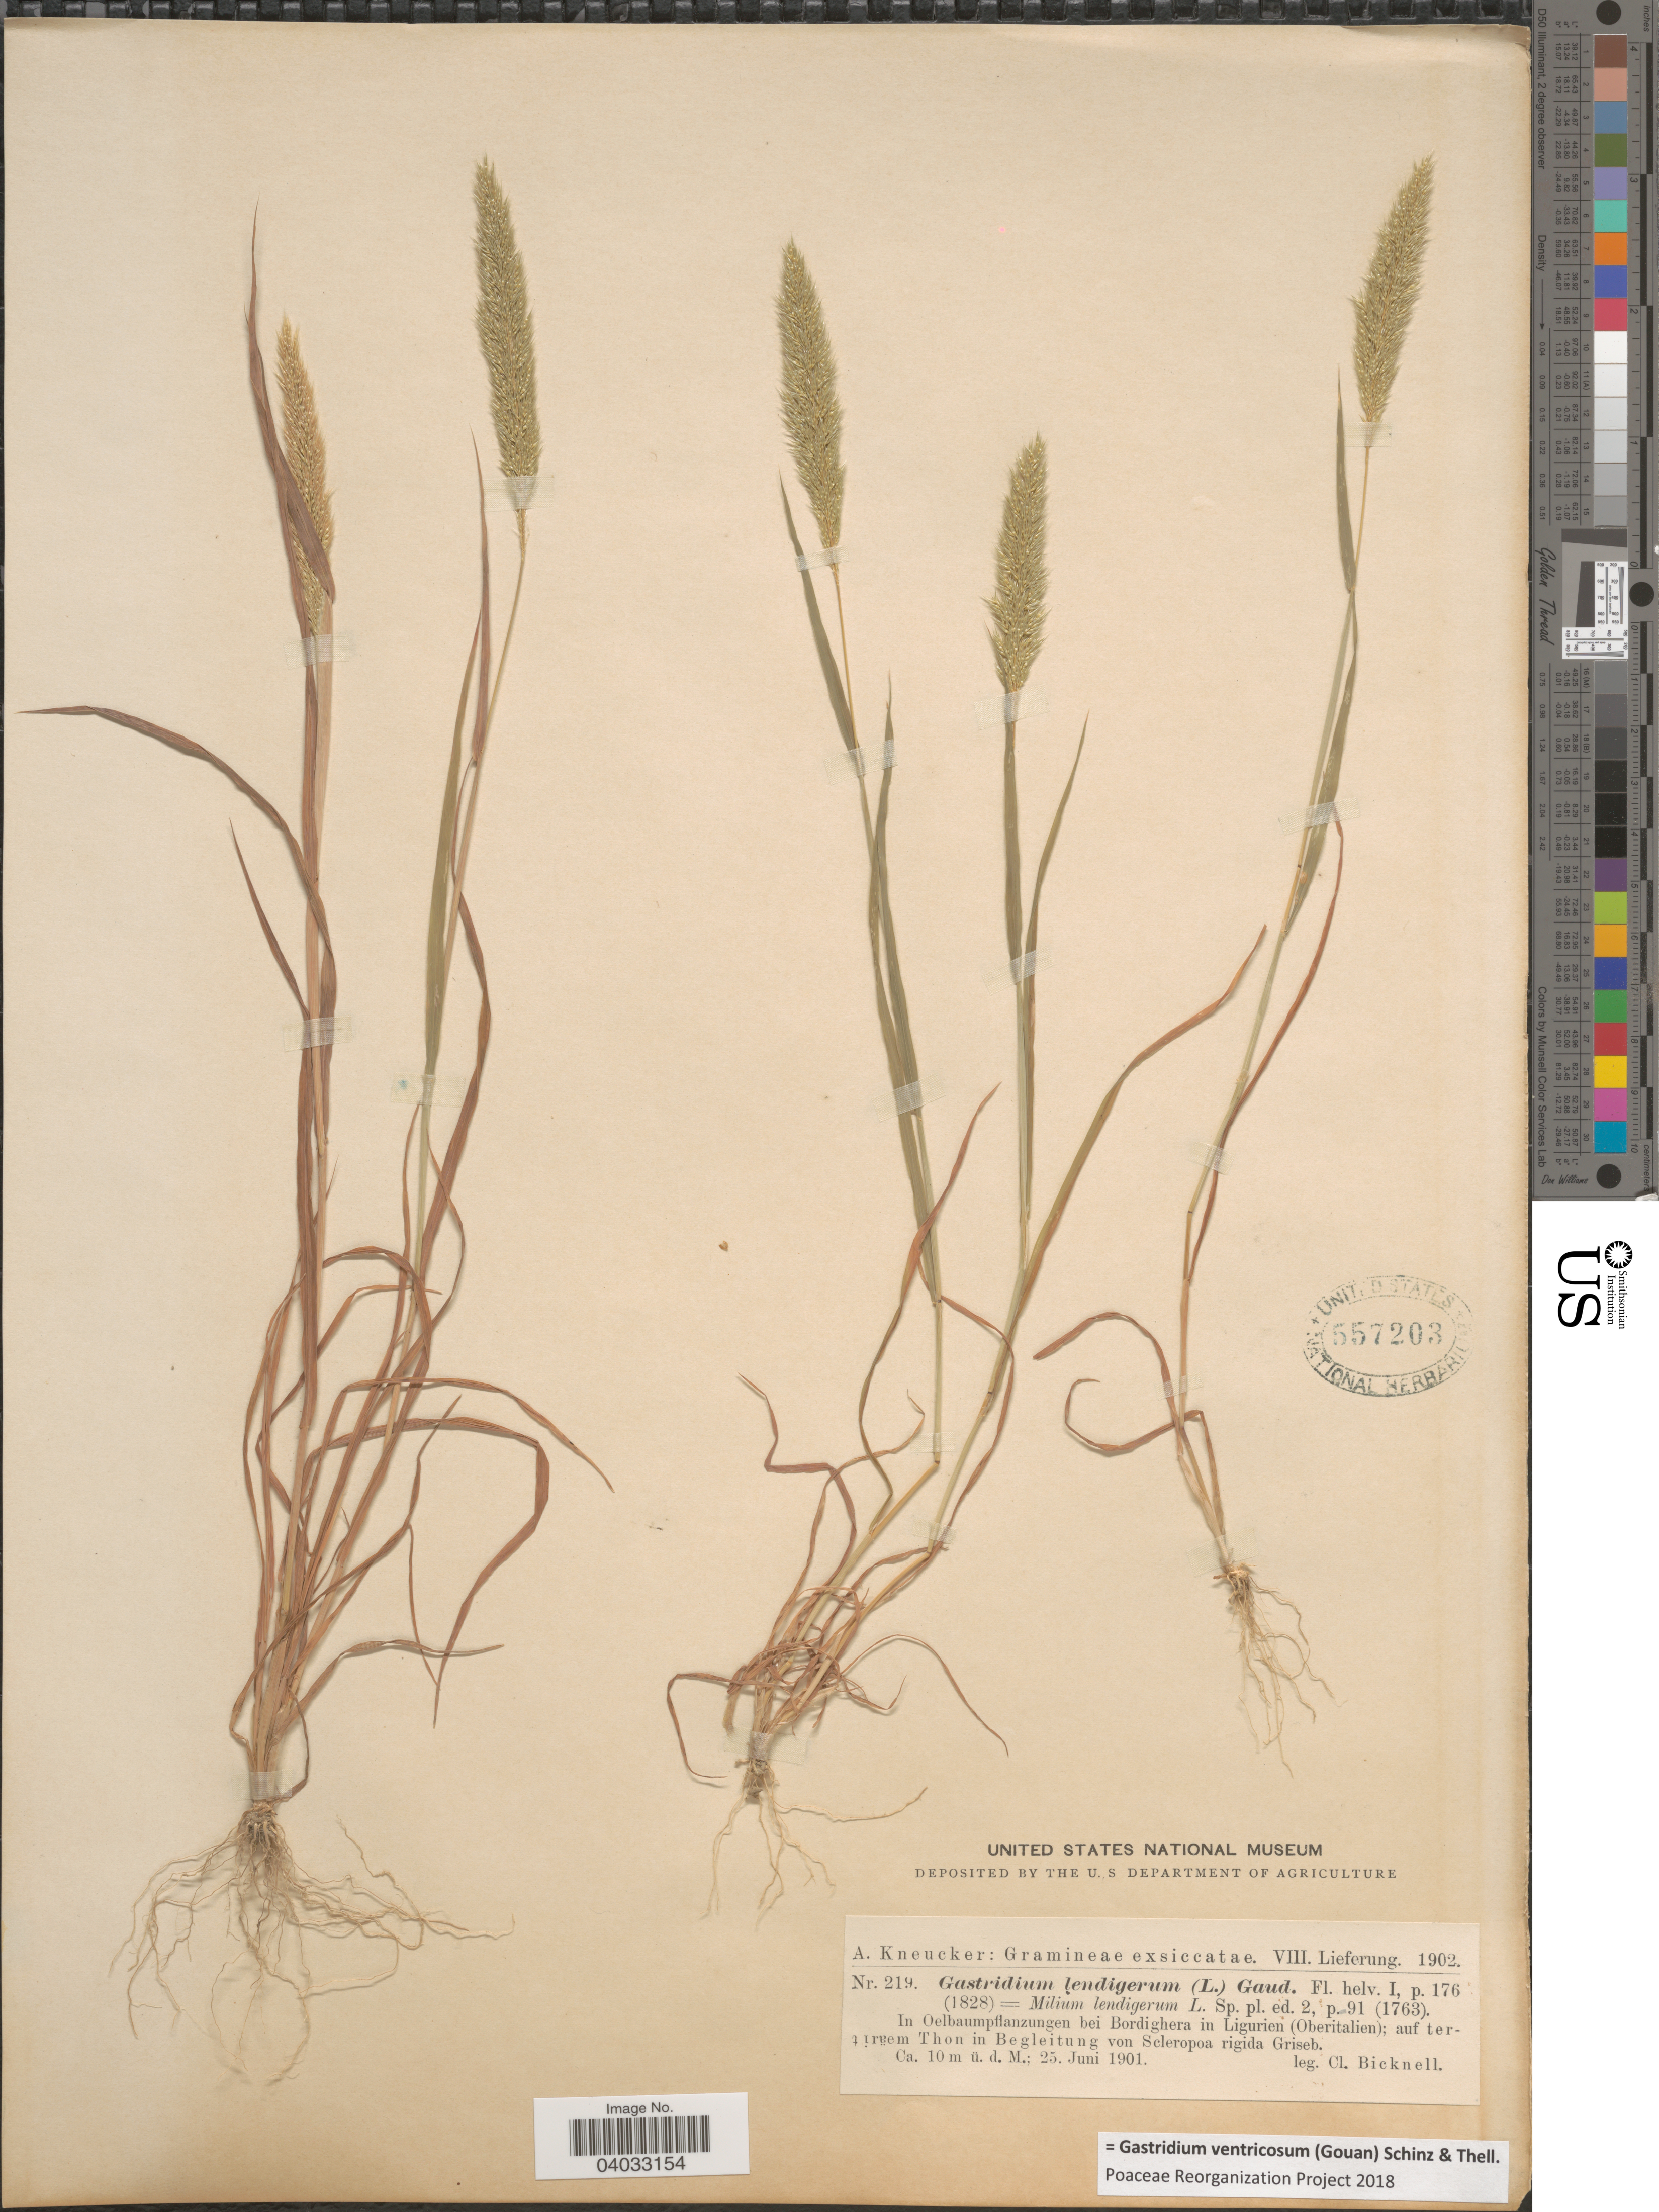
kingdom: Plantae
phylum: Tracheophyta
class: Liliopsida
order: Poales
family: Poaceae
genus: Gastridium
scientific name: Gastridium ventricosum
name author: (Gouan) Schinz & Thell.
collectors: C. Bicknell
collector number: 219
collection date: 1901-06-25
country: Italy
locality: In Oelbaumpflanzungen bei Bordighera in Ligurien (Oberitalien); auf tertiraem Thon in Begleitung von Scleropoa rigida Griseb.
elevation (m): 10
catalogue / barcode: US 557203